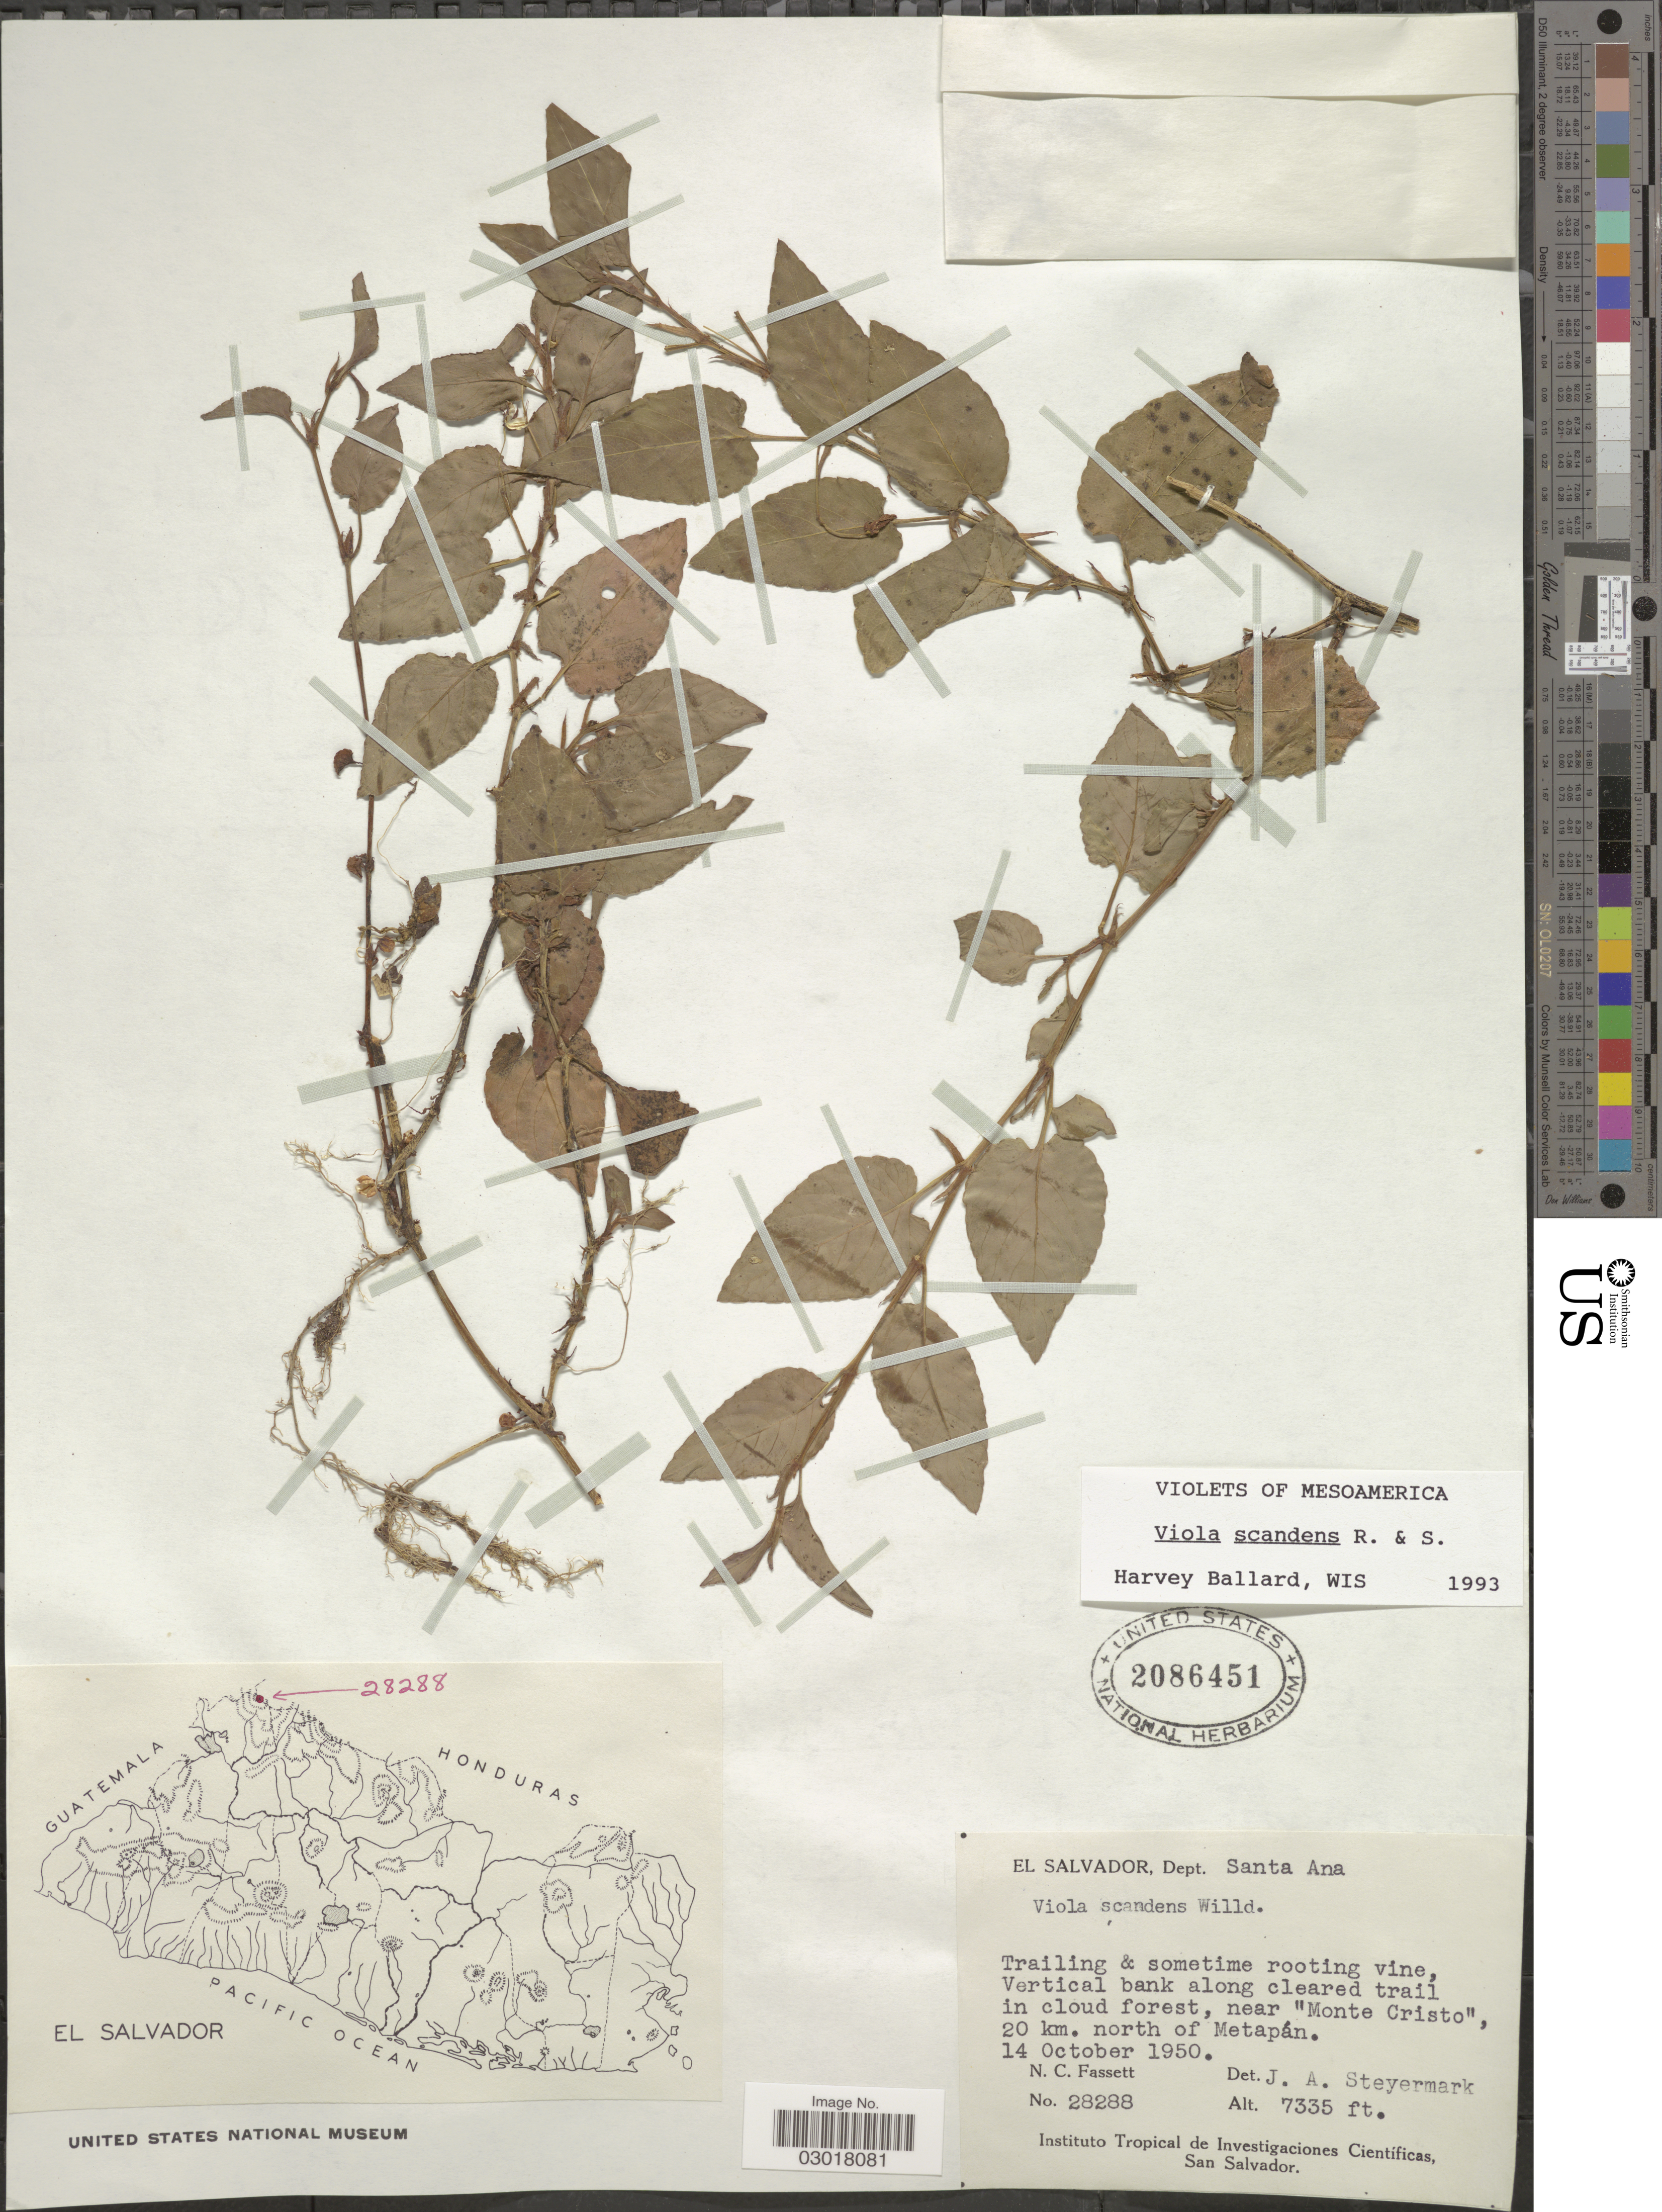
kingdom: Plantae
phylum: Tracheophyta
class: Magnoliopsida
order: Malpighiales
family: Violaceae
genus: Viola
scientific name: Viola scandens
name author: Humb. & Bonpl. ex Schult.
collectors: N. C. Fassett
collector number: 28288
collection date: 1950-10-14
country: El Salvador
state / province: Santa Ana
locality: Dept. Santa Ana. Vertical bank along cleared trail in cloud forest, near 'Monte Cristo', 20 km. north of Petapán.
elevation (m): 2236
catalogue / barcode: US 2086451